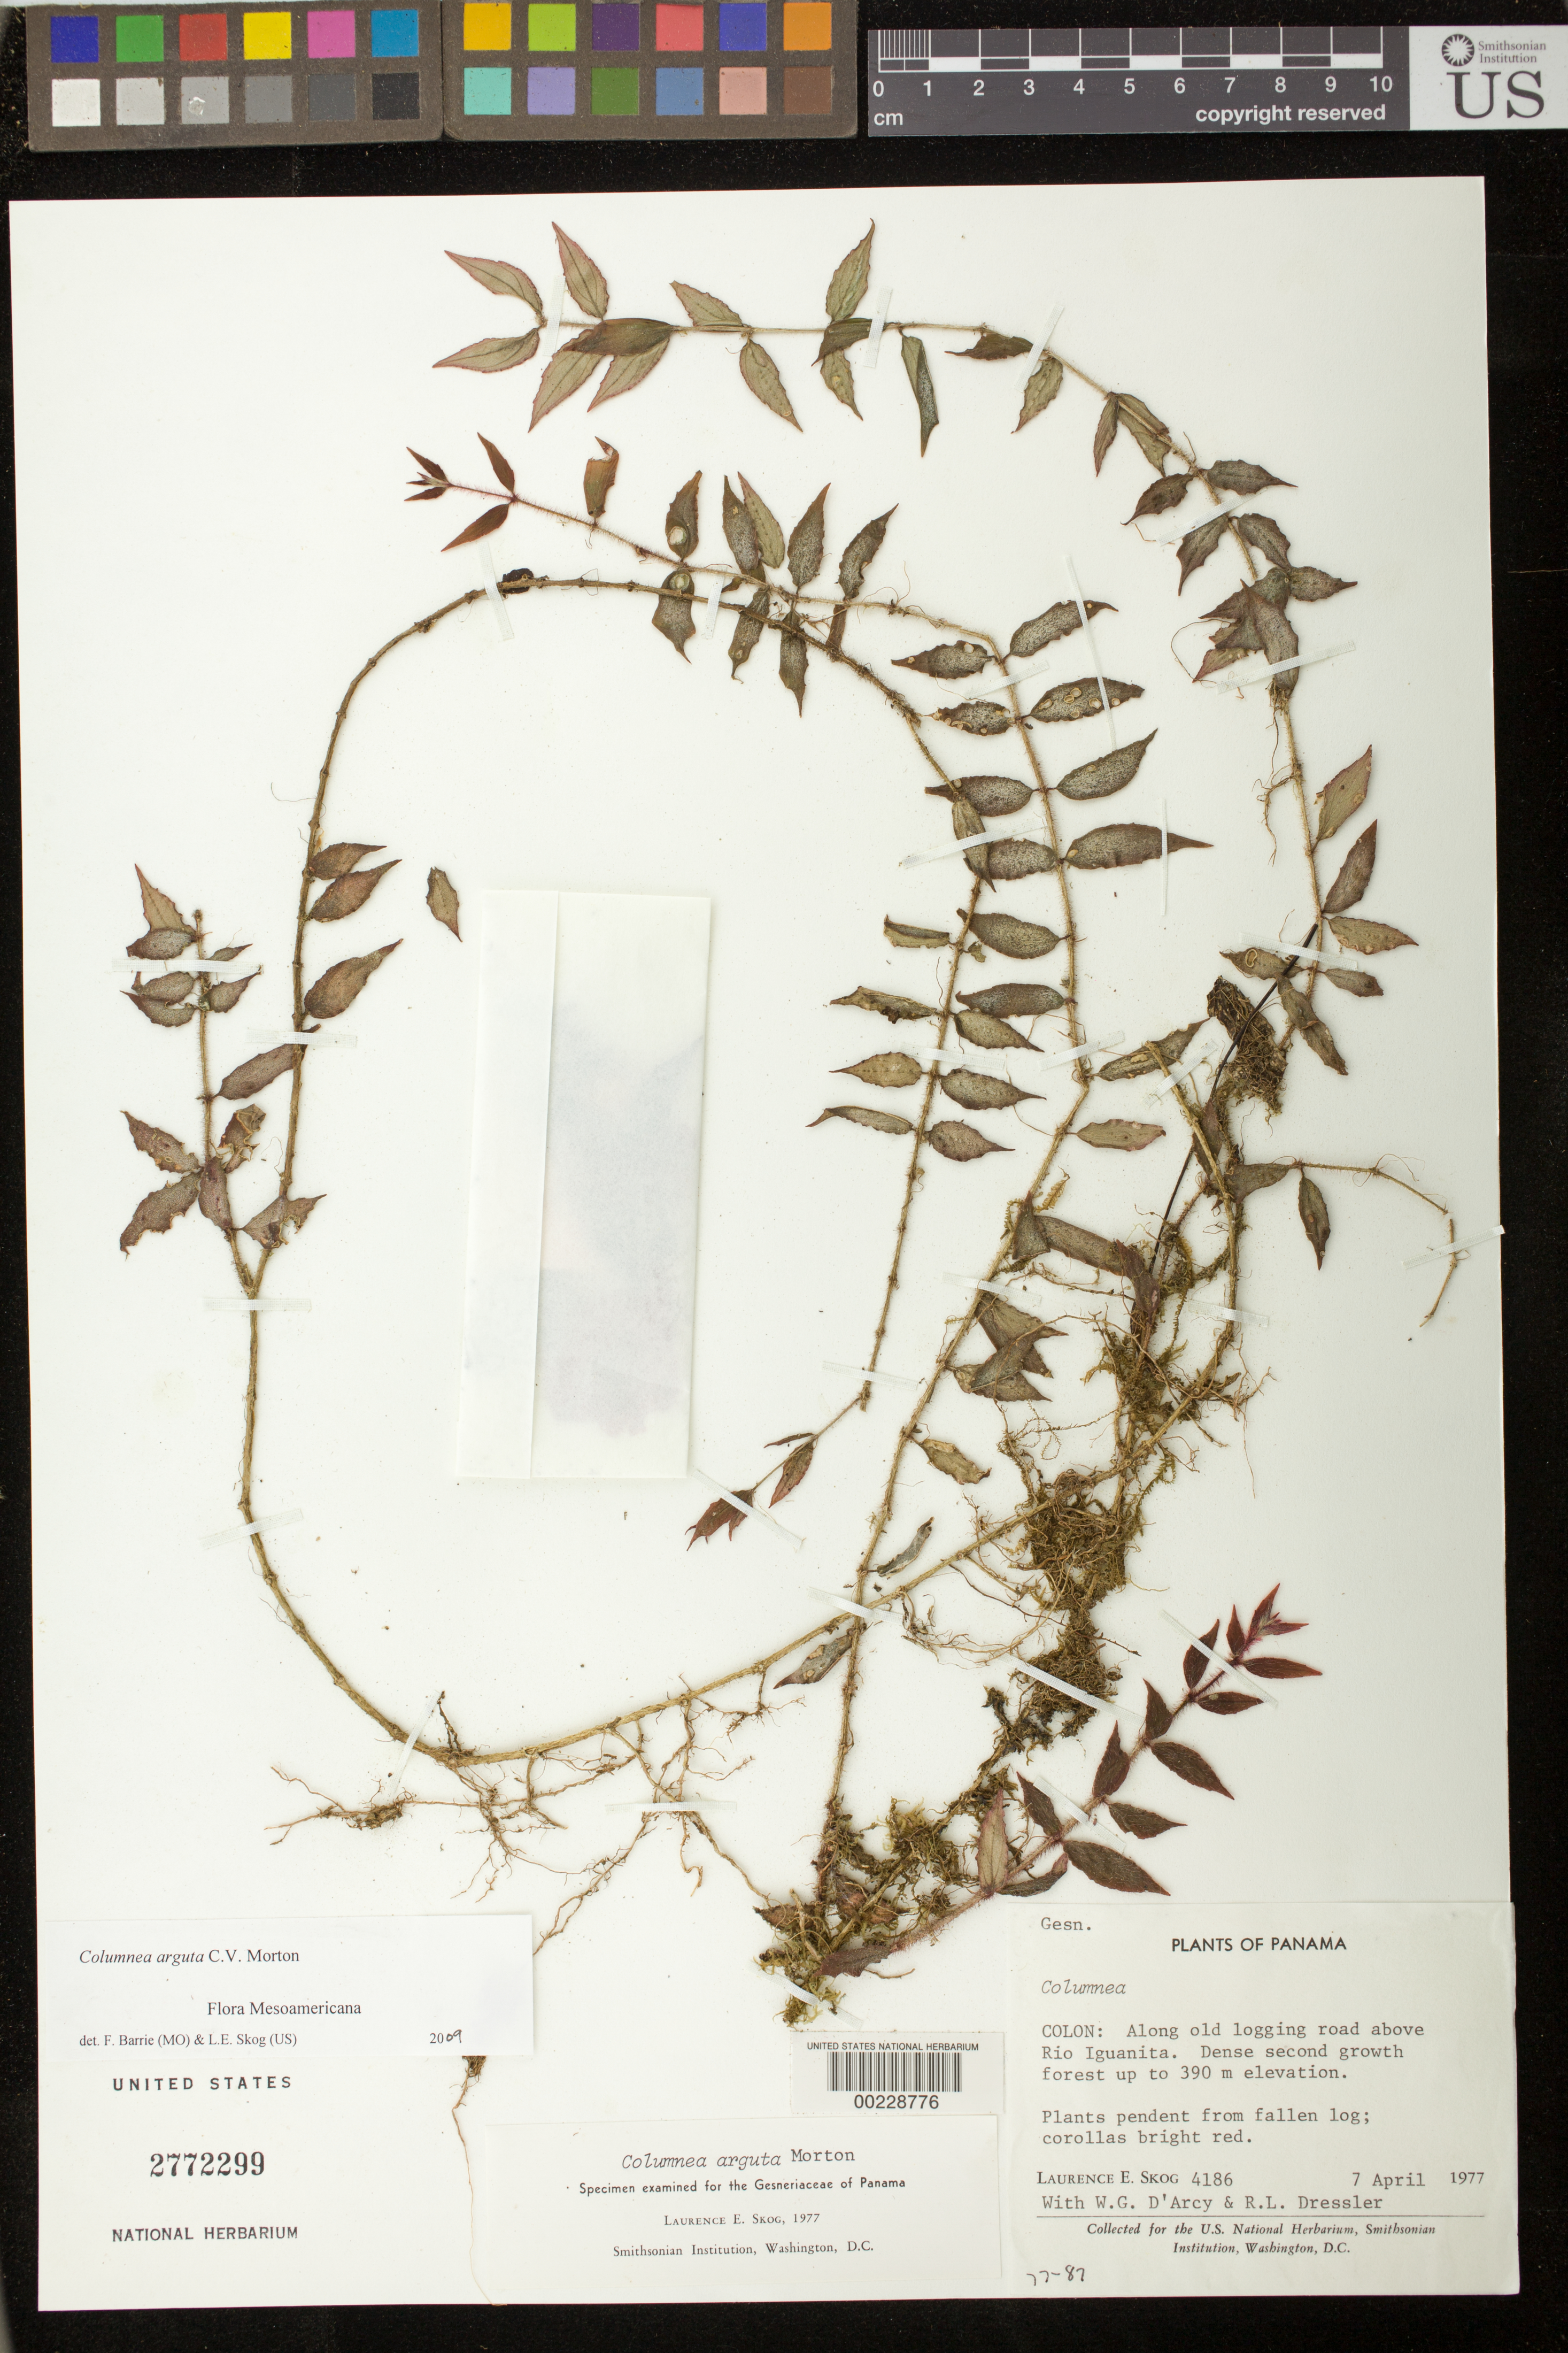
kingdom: Plantae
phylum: Tracheophyta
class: Magnoliopsida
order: Lamiales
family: Gesneriaceae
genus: Columnea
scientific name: Columnea arguta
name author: C.V. Morton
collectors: L. E. Skog, W. G. D'Arcy & R. Dressler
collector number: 4186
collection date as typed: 07 Apr 1977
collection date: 1977-04-07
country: Panama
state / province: Colón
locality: Along old logging road above Rio Iguanita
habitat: Dense second growth forest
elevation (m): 390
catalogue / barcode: US 2772299